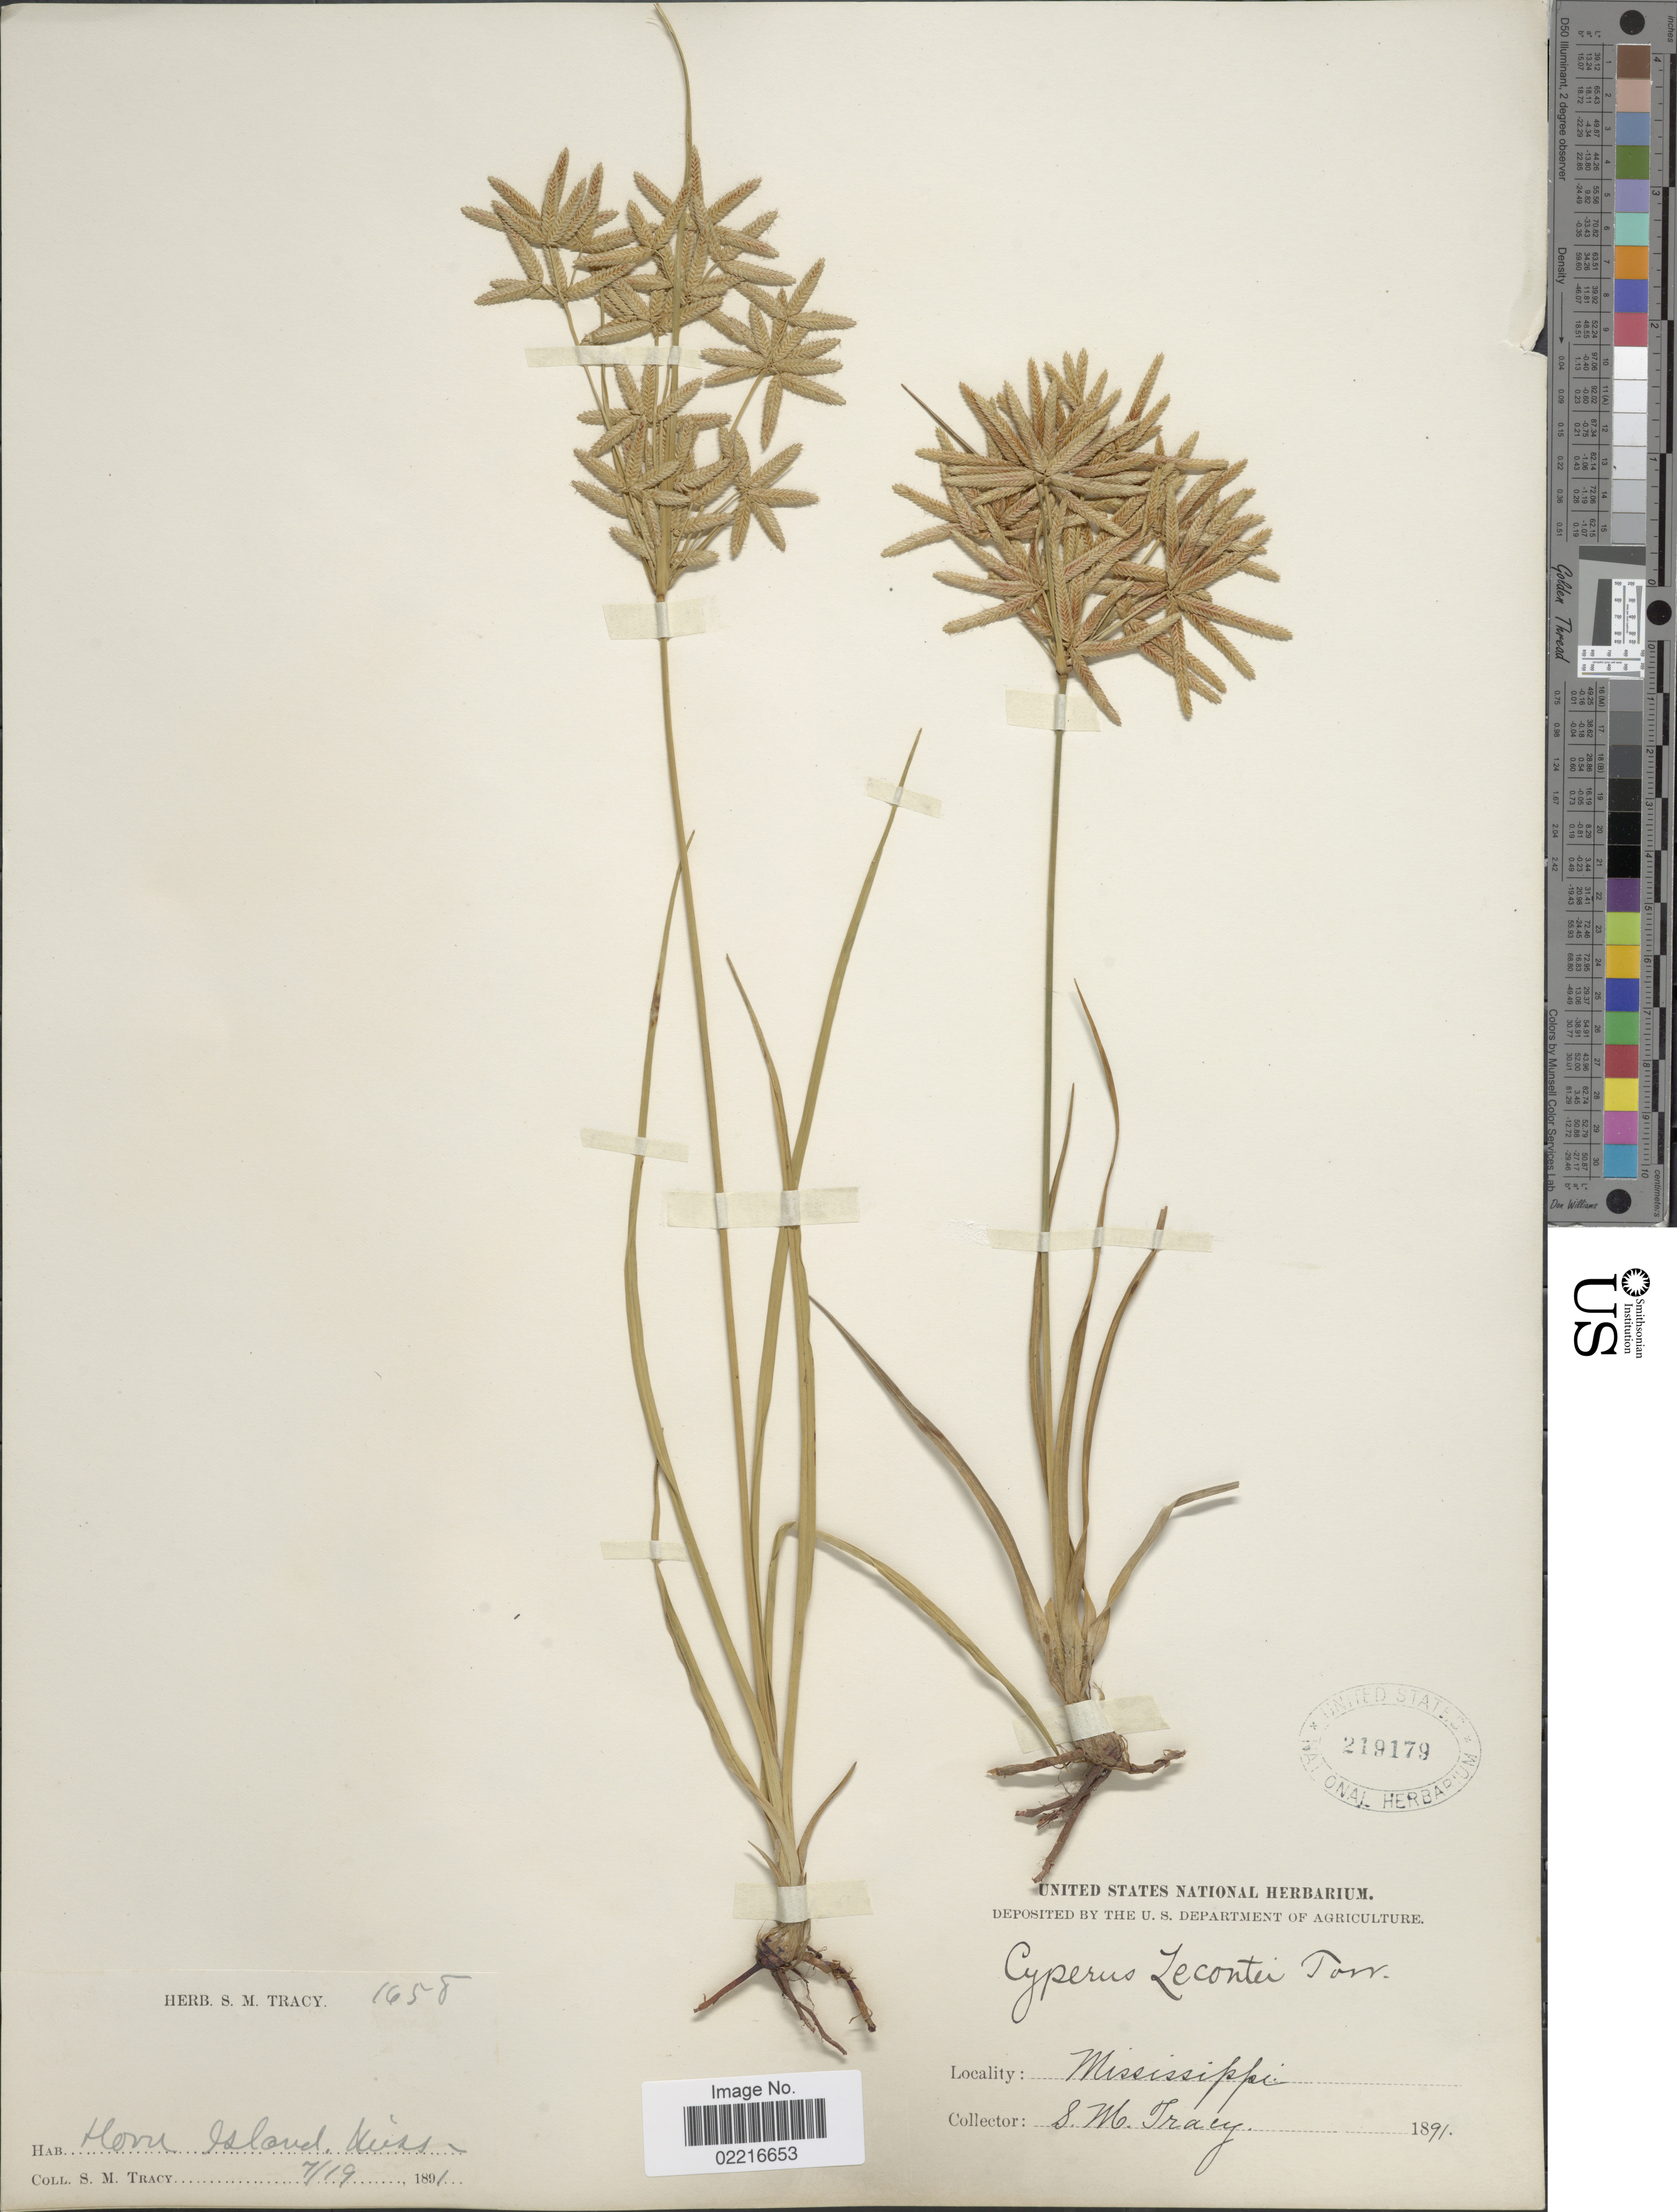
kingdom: Plantae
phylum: Tracheophyta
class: Liliopsida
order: Poales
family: Cyperaceae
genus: Cyperus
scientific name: Cyperus lecontei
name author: Torr. ex Steud.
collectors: S. M. Tracy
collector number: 1658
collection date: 1891-07-19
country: United States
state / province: Mississippi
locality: Horn Island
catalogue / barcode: US 219179